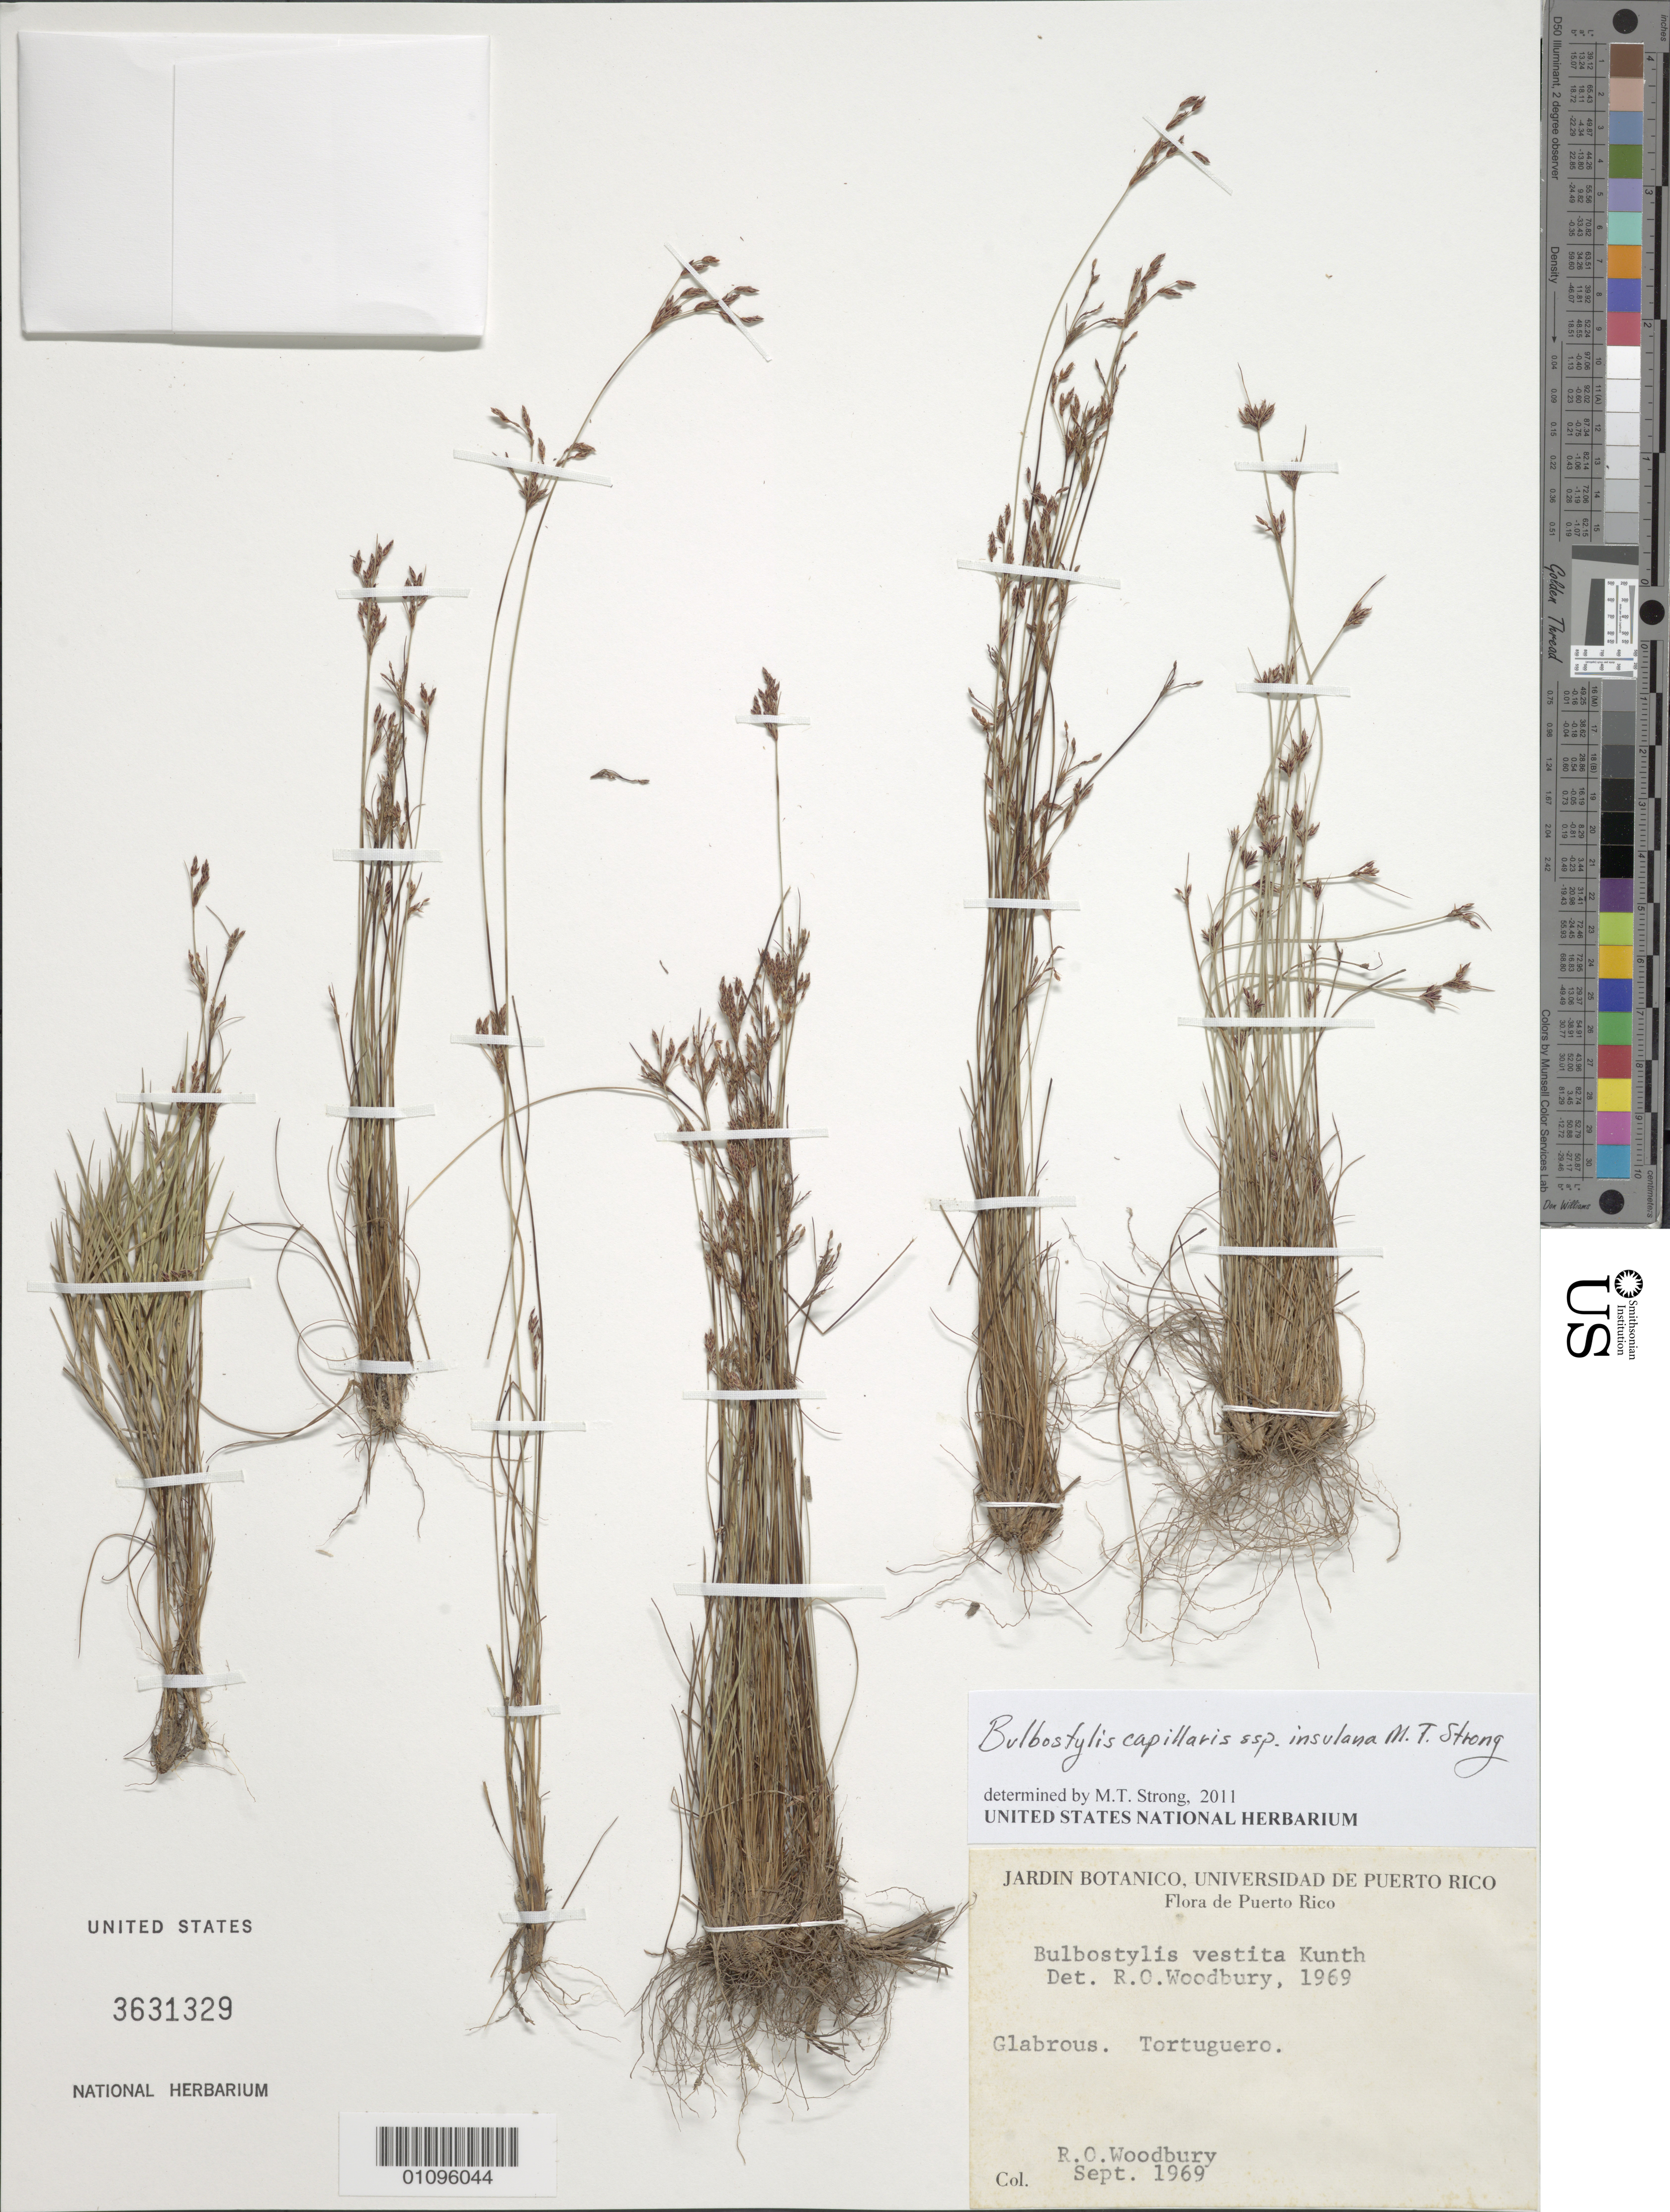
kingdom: Plantae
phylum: Tracheophyta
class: Liliopsida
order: Poales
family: Cyperaceae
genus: Bulbostylis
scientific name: Bulbostylis capillaris subsp. insulana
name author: M.T. Strong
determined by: Strong, M. T., (US), Smithsonian Institution - National Museum of Natural History (UNITED STATES)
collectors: R. O. Woodbury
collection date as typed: Sep 1969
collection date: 1969-09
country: Puerto Rico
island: Puerto Rico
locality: Tortuguero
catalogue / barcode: US 3631329